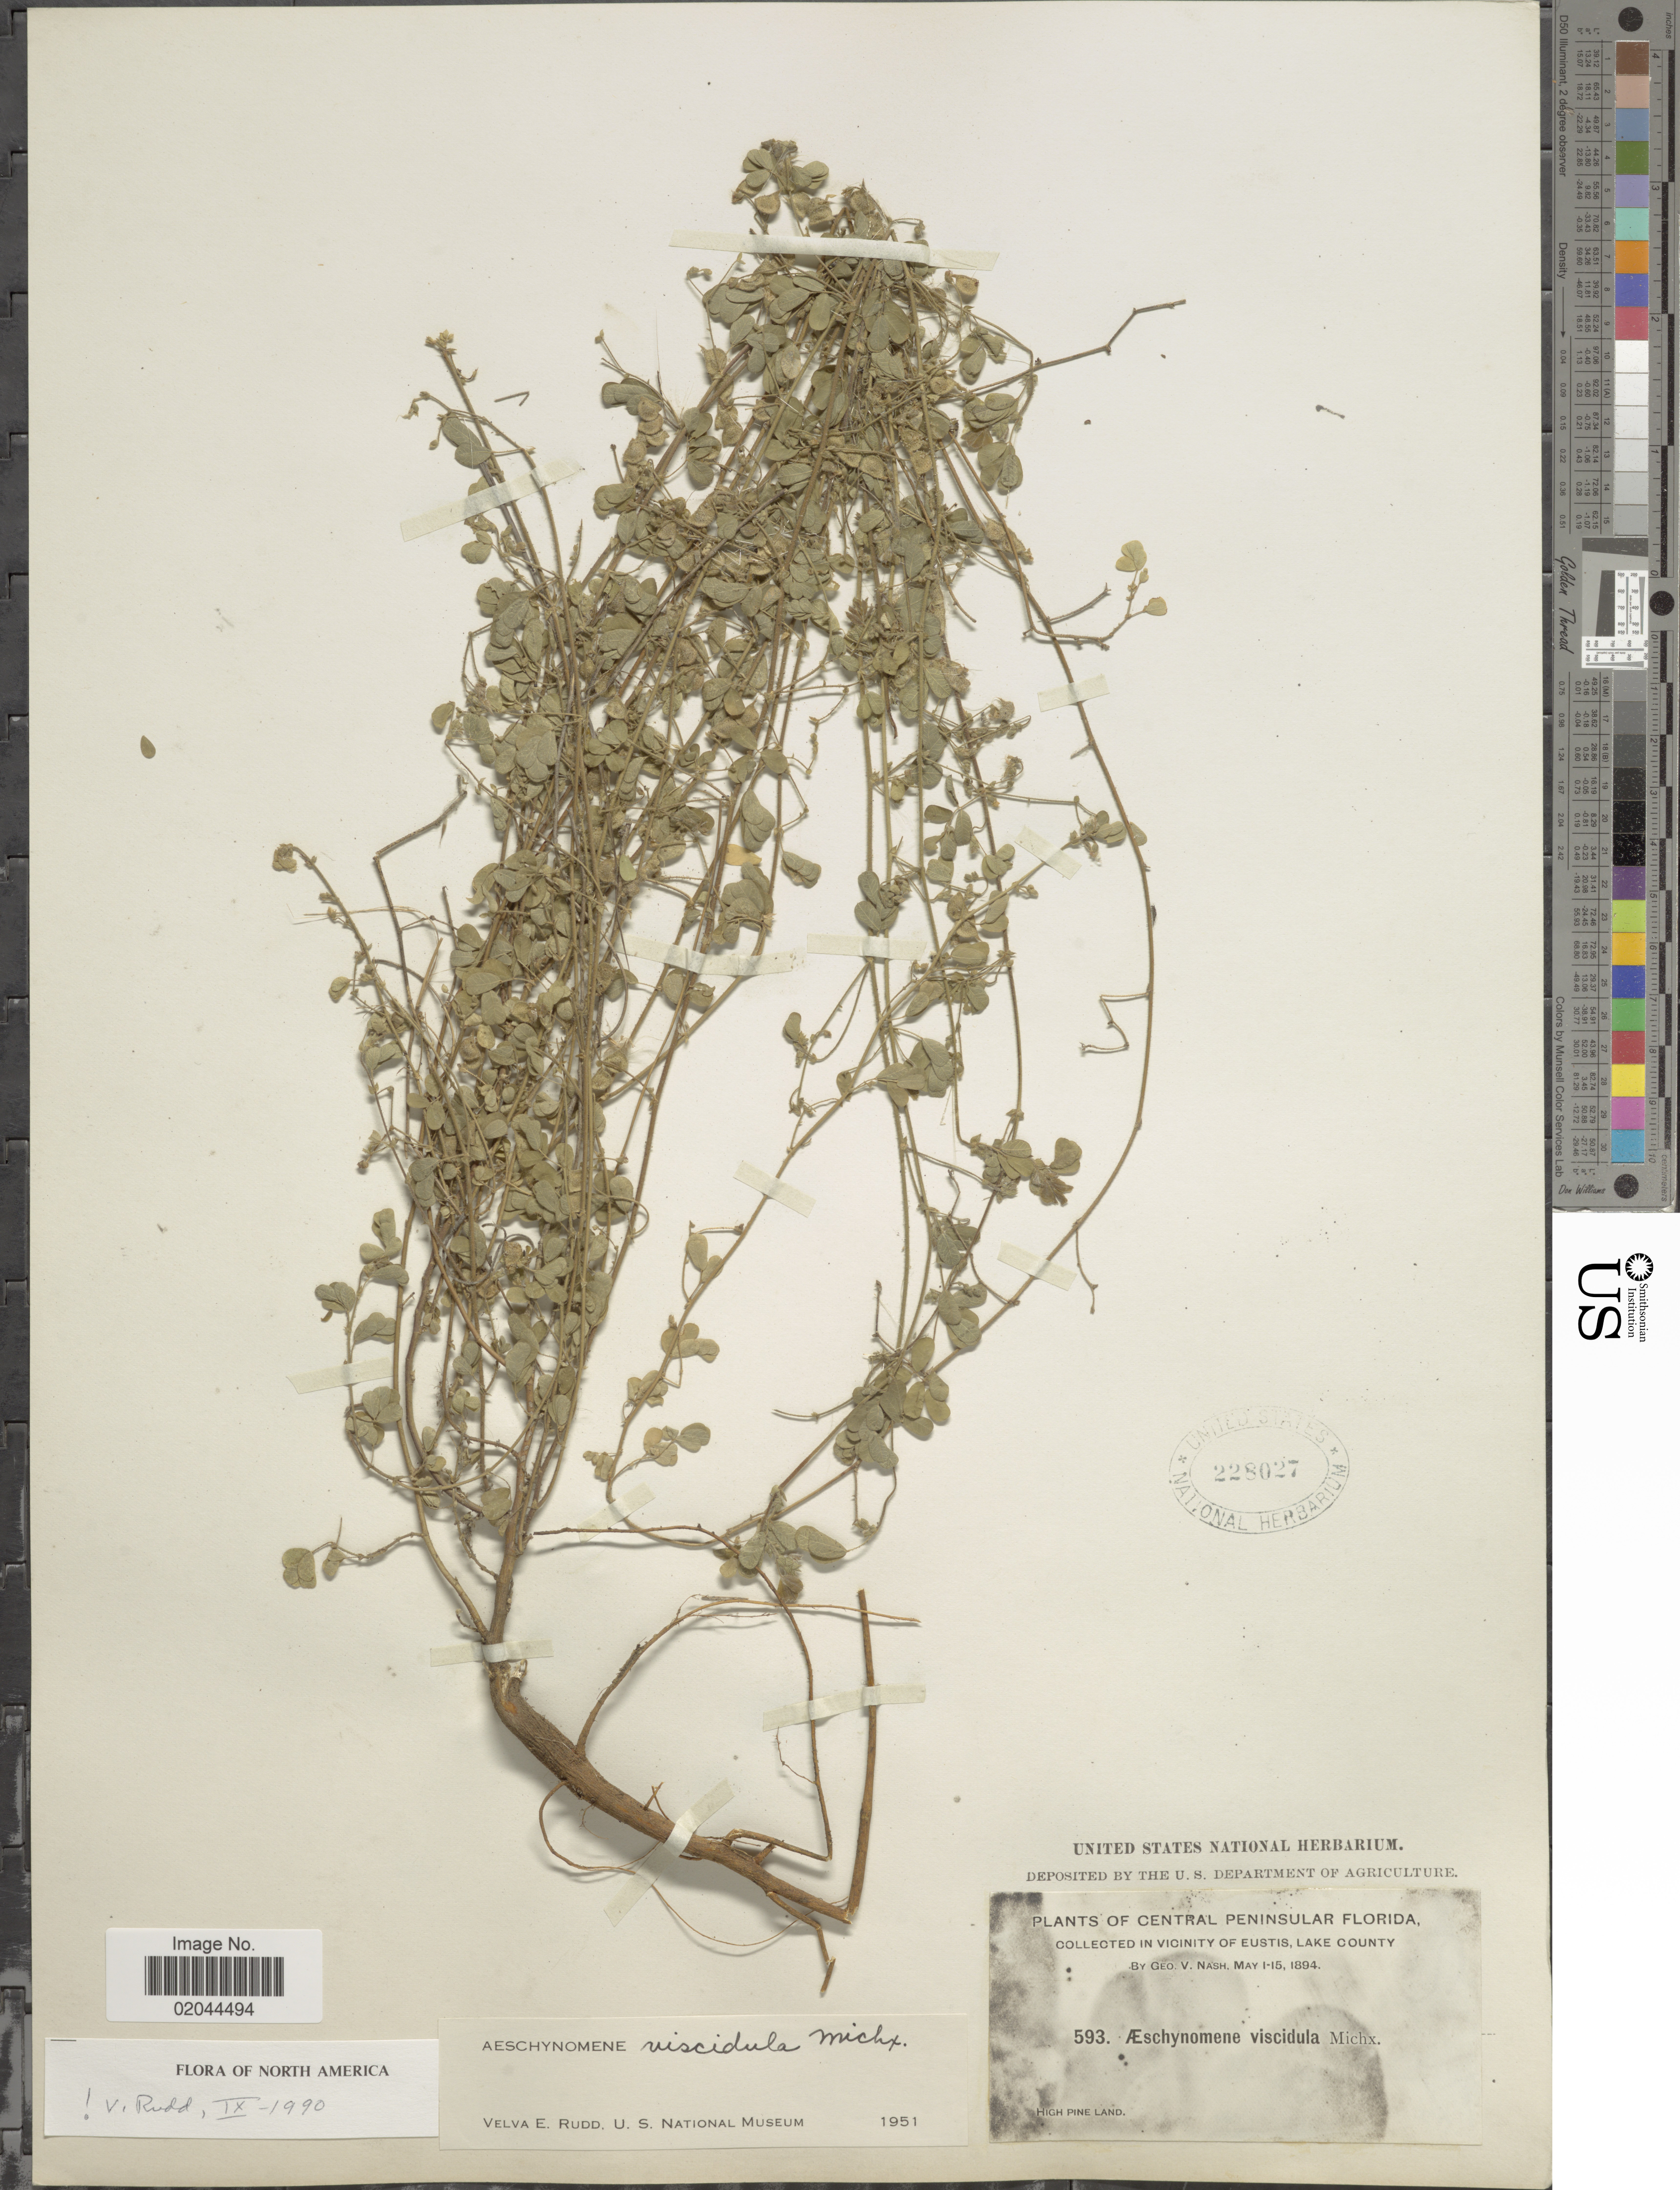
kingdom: Plantae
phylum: Tracheophyta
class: Magnoliopsida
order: Fabales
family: Fabaceae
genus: Aeschynomene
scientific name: Aeschynomene viscidula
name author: Michx.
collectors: G. V. Nash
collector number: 593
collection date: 1894-05-01/1894-05-15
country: United States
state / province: Florida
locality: Central Peninsular, High Pine Land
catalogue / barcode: US 228027